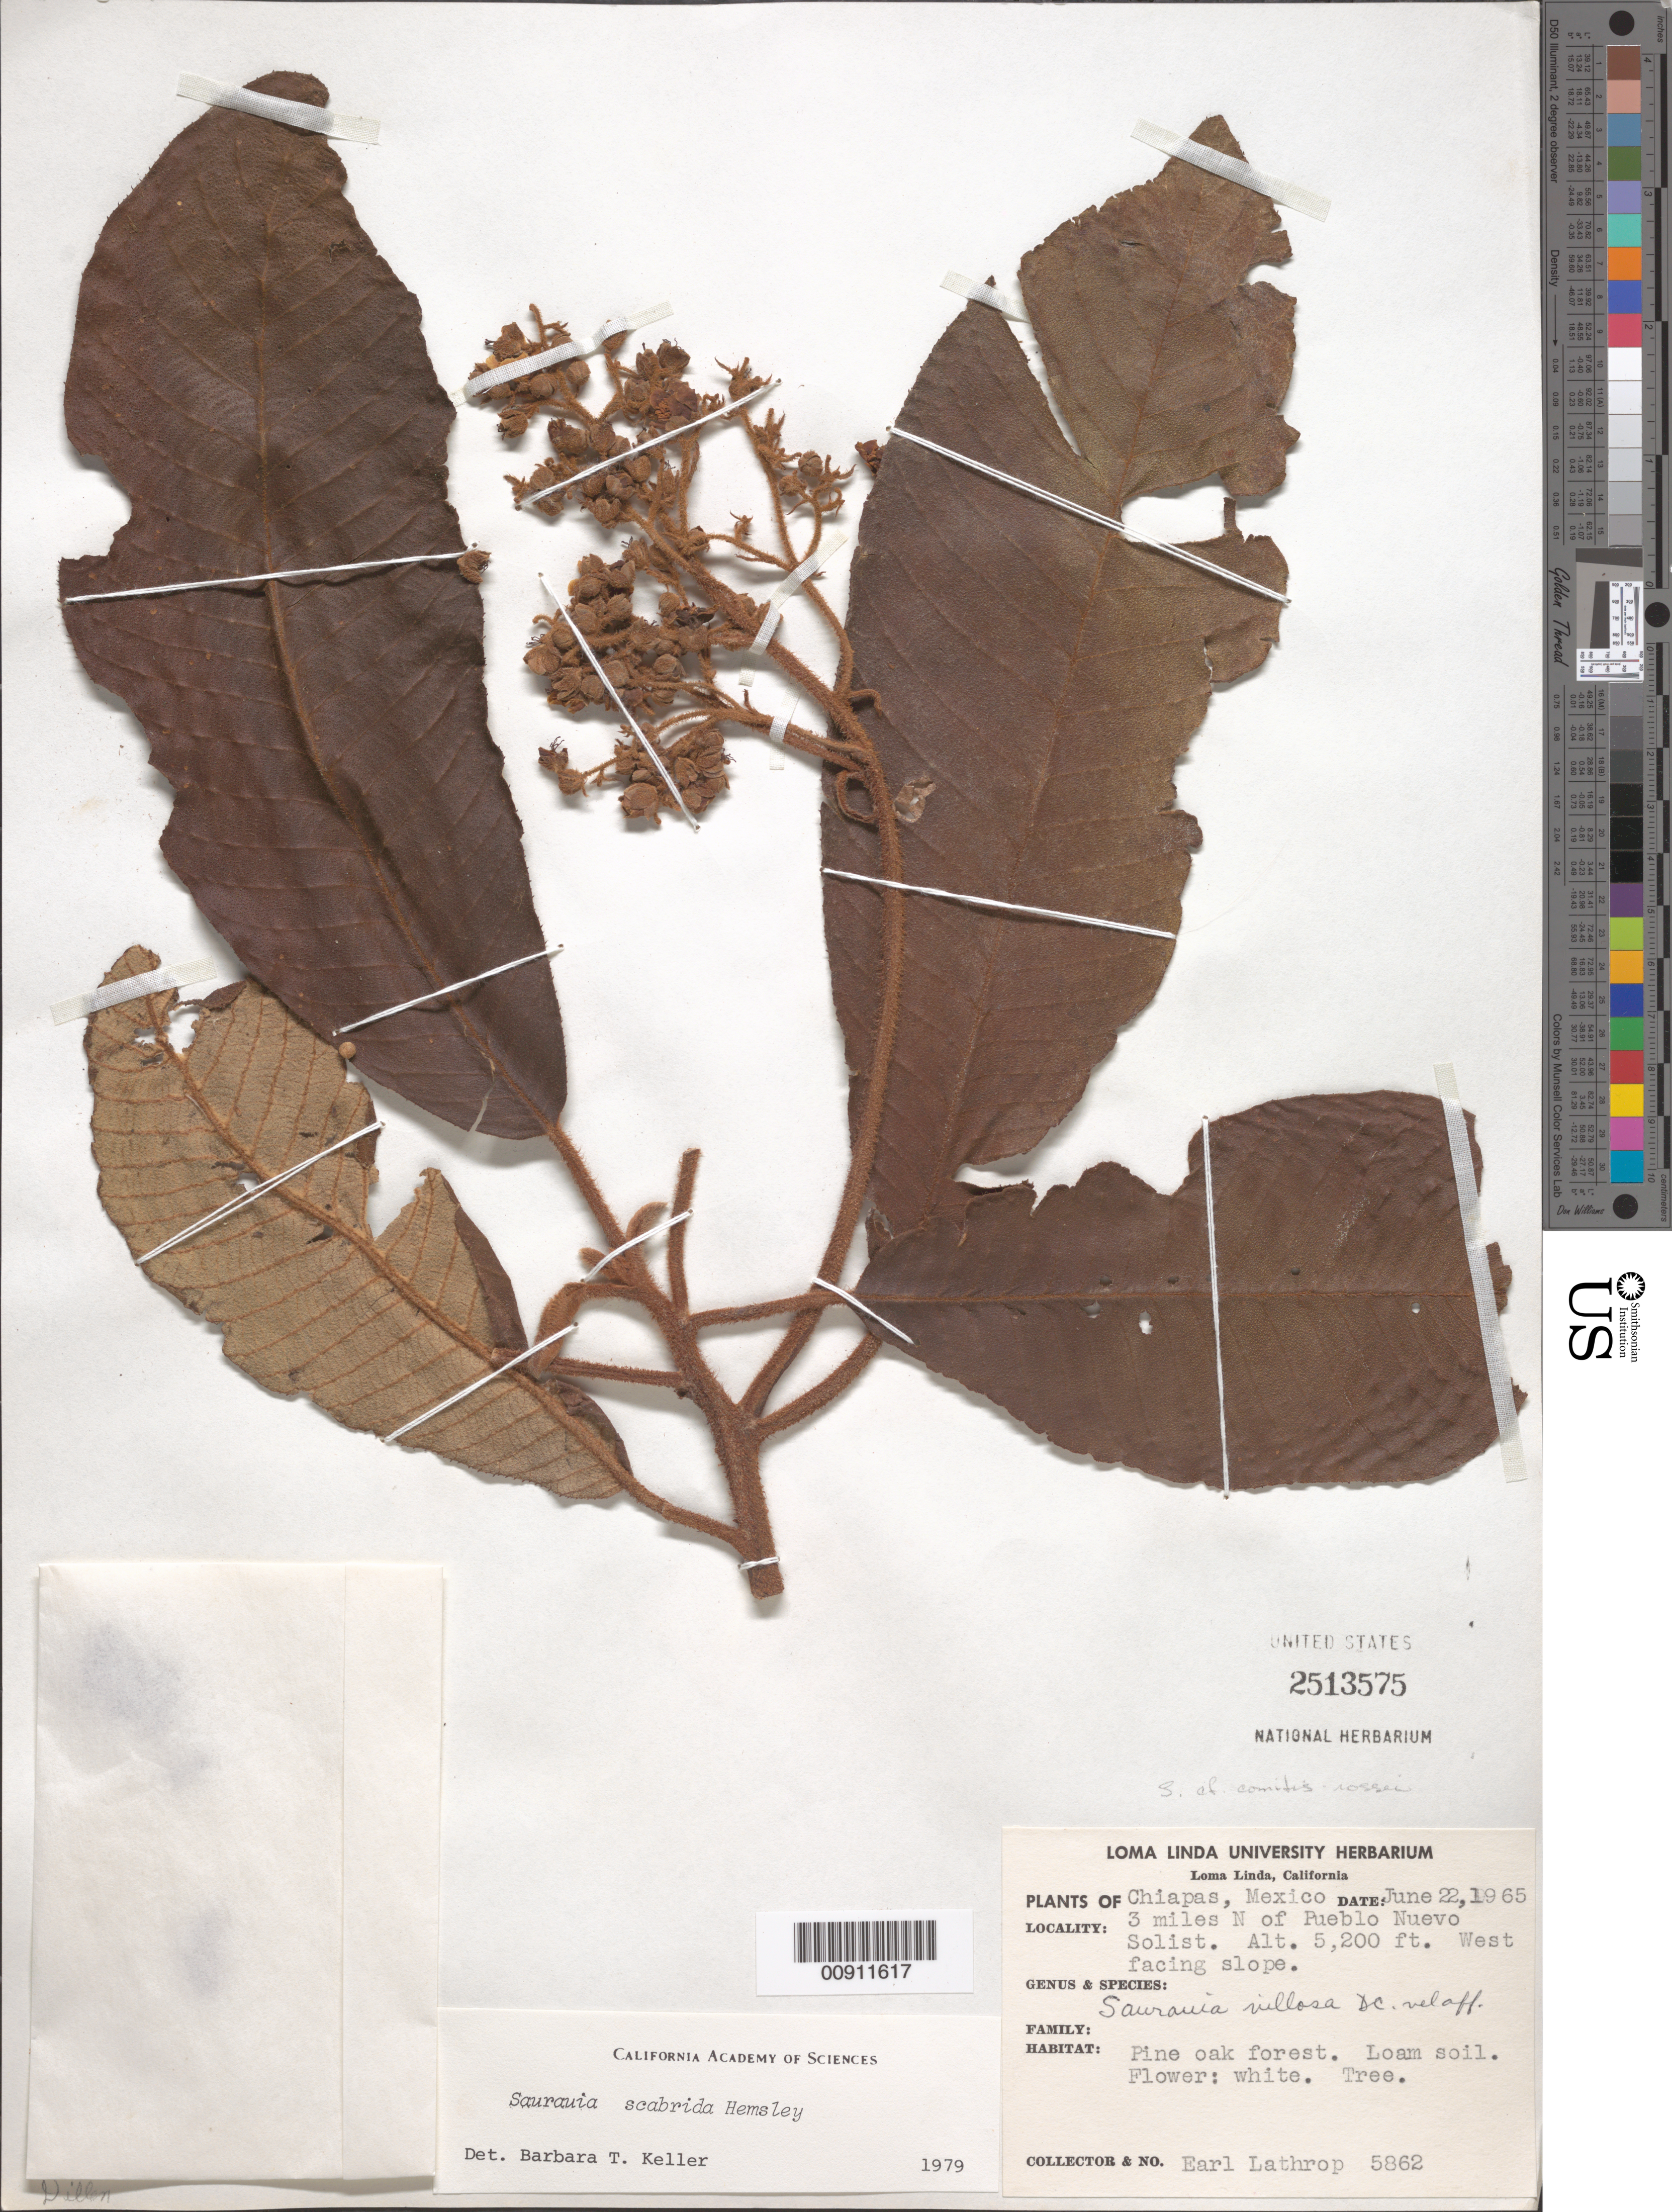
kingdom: Plantae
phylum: Tracheophyta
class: Magnoliopsida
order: Ericales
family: Actinidiaceae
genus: Saurauia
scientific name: Saurauia scabrida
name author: Hemsl.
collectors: E. W. Lathrop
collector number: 5862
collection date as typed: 22 Jun 1965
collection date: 1965-06-22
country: Mexico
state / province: Chiapas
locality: Chiapas: 3 miles N of Pueblo Nuevo Solistahuacán.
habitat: West facing slope. Pine oak forest. Loam soil.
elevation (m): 1585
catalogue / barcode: US 2513575